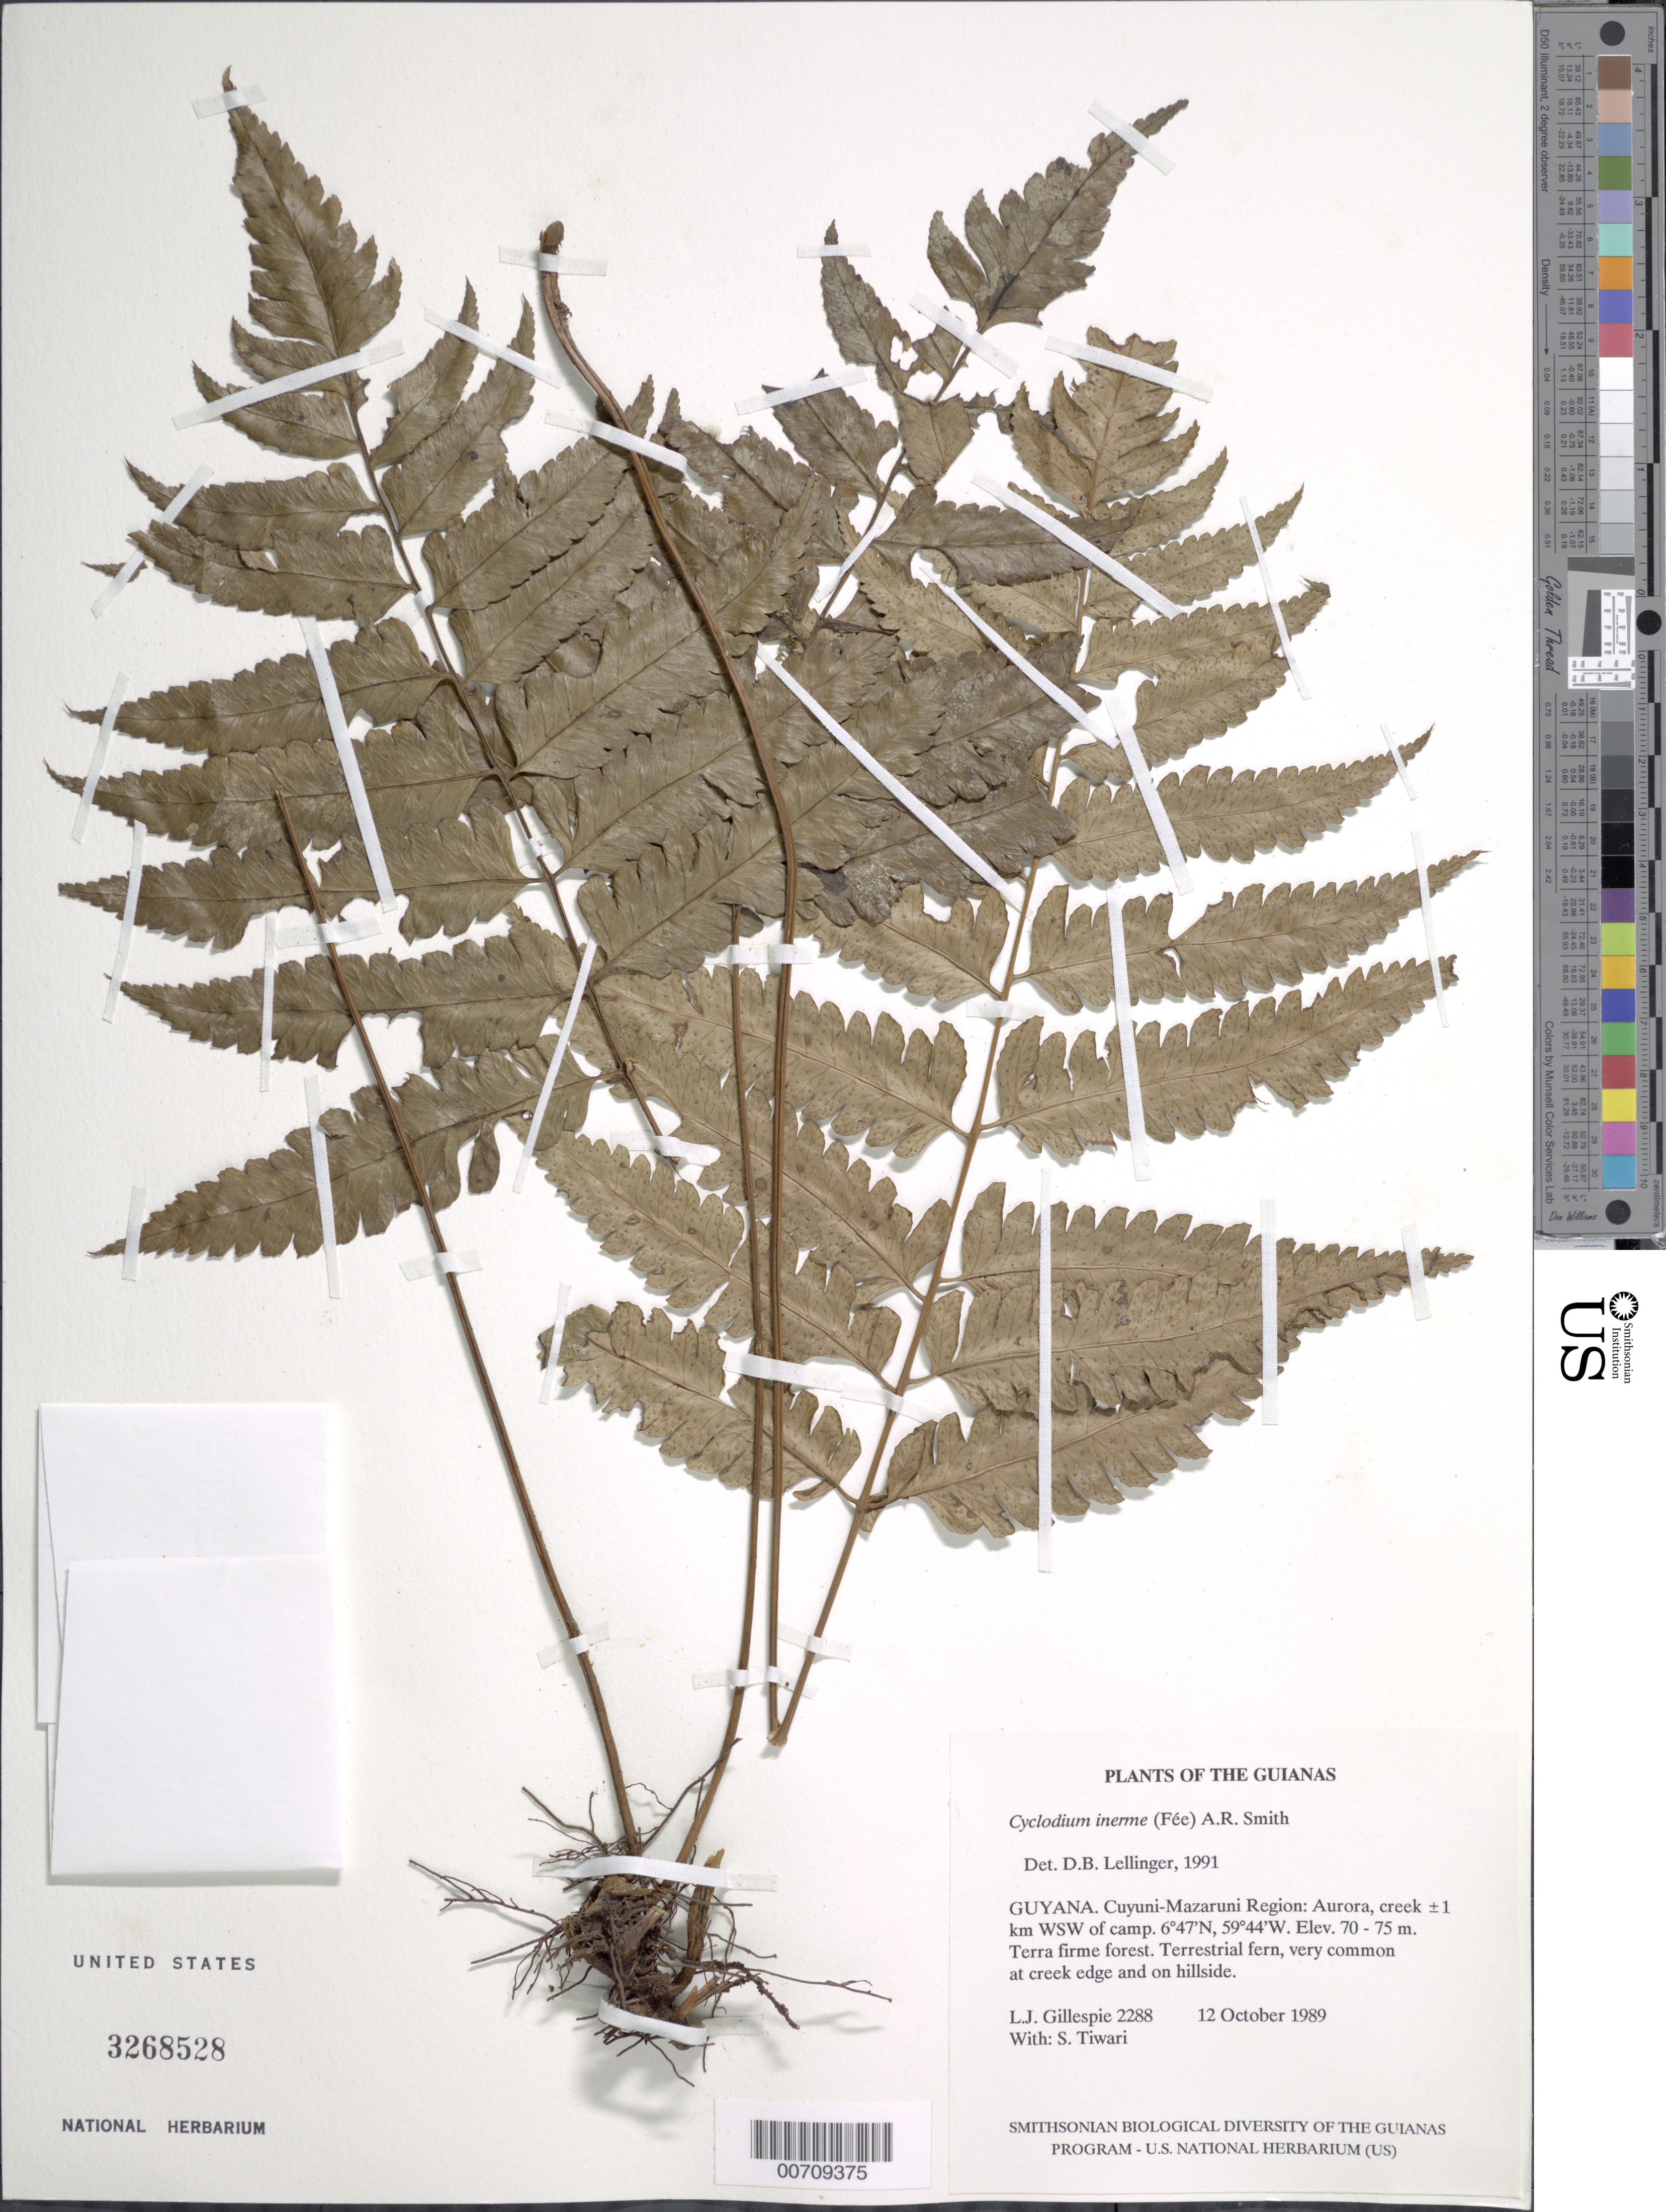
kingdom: Plantae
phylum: Tracheophyta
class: Polypodiopsida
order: Polypodiales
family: Dryopteridaceae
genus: Cyclodium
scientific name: Cyclodium inerme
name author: (Fée) A.R. Sm.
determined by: Lellinger, David B., (BOT), Smithsonian Institution - National Museum of Natural History (UNITED STATES)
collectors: L. J. Gillespie & S. Tiwari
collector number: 2288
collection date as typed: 12 October 1989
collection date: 1989-10-12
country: Guyana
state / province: Cuyuni-Mazaruni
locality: Aurora, creek ±1 km WSW of camp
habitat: Terra firme forest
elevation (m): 70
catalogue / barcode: US 3268528